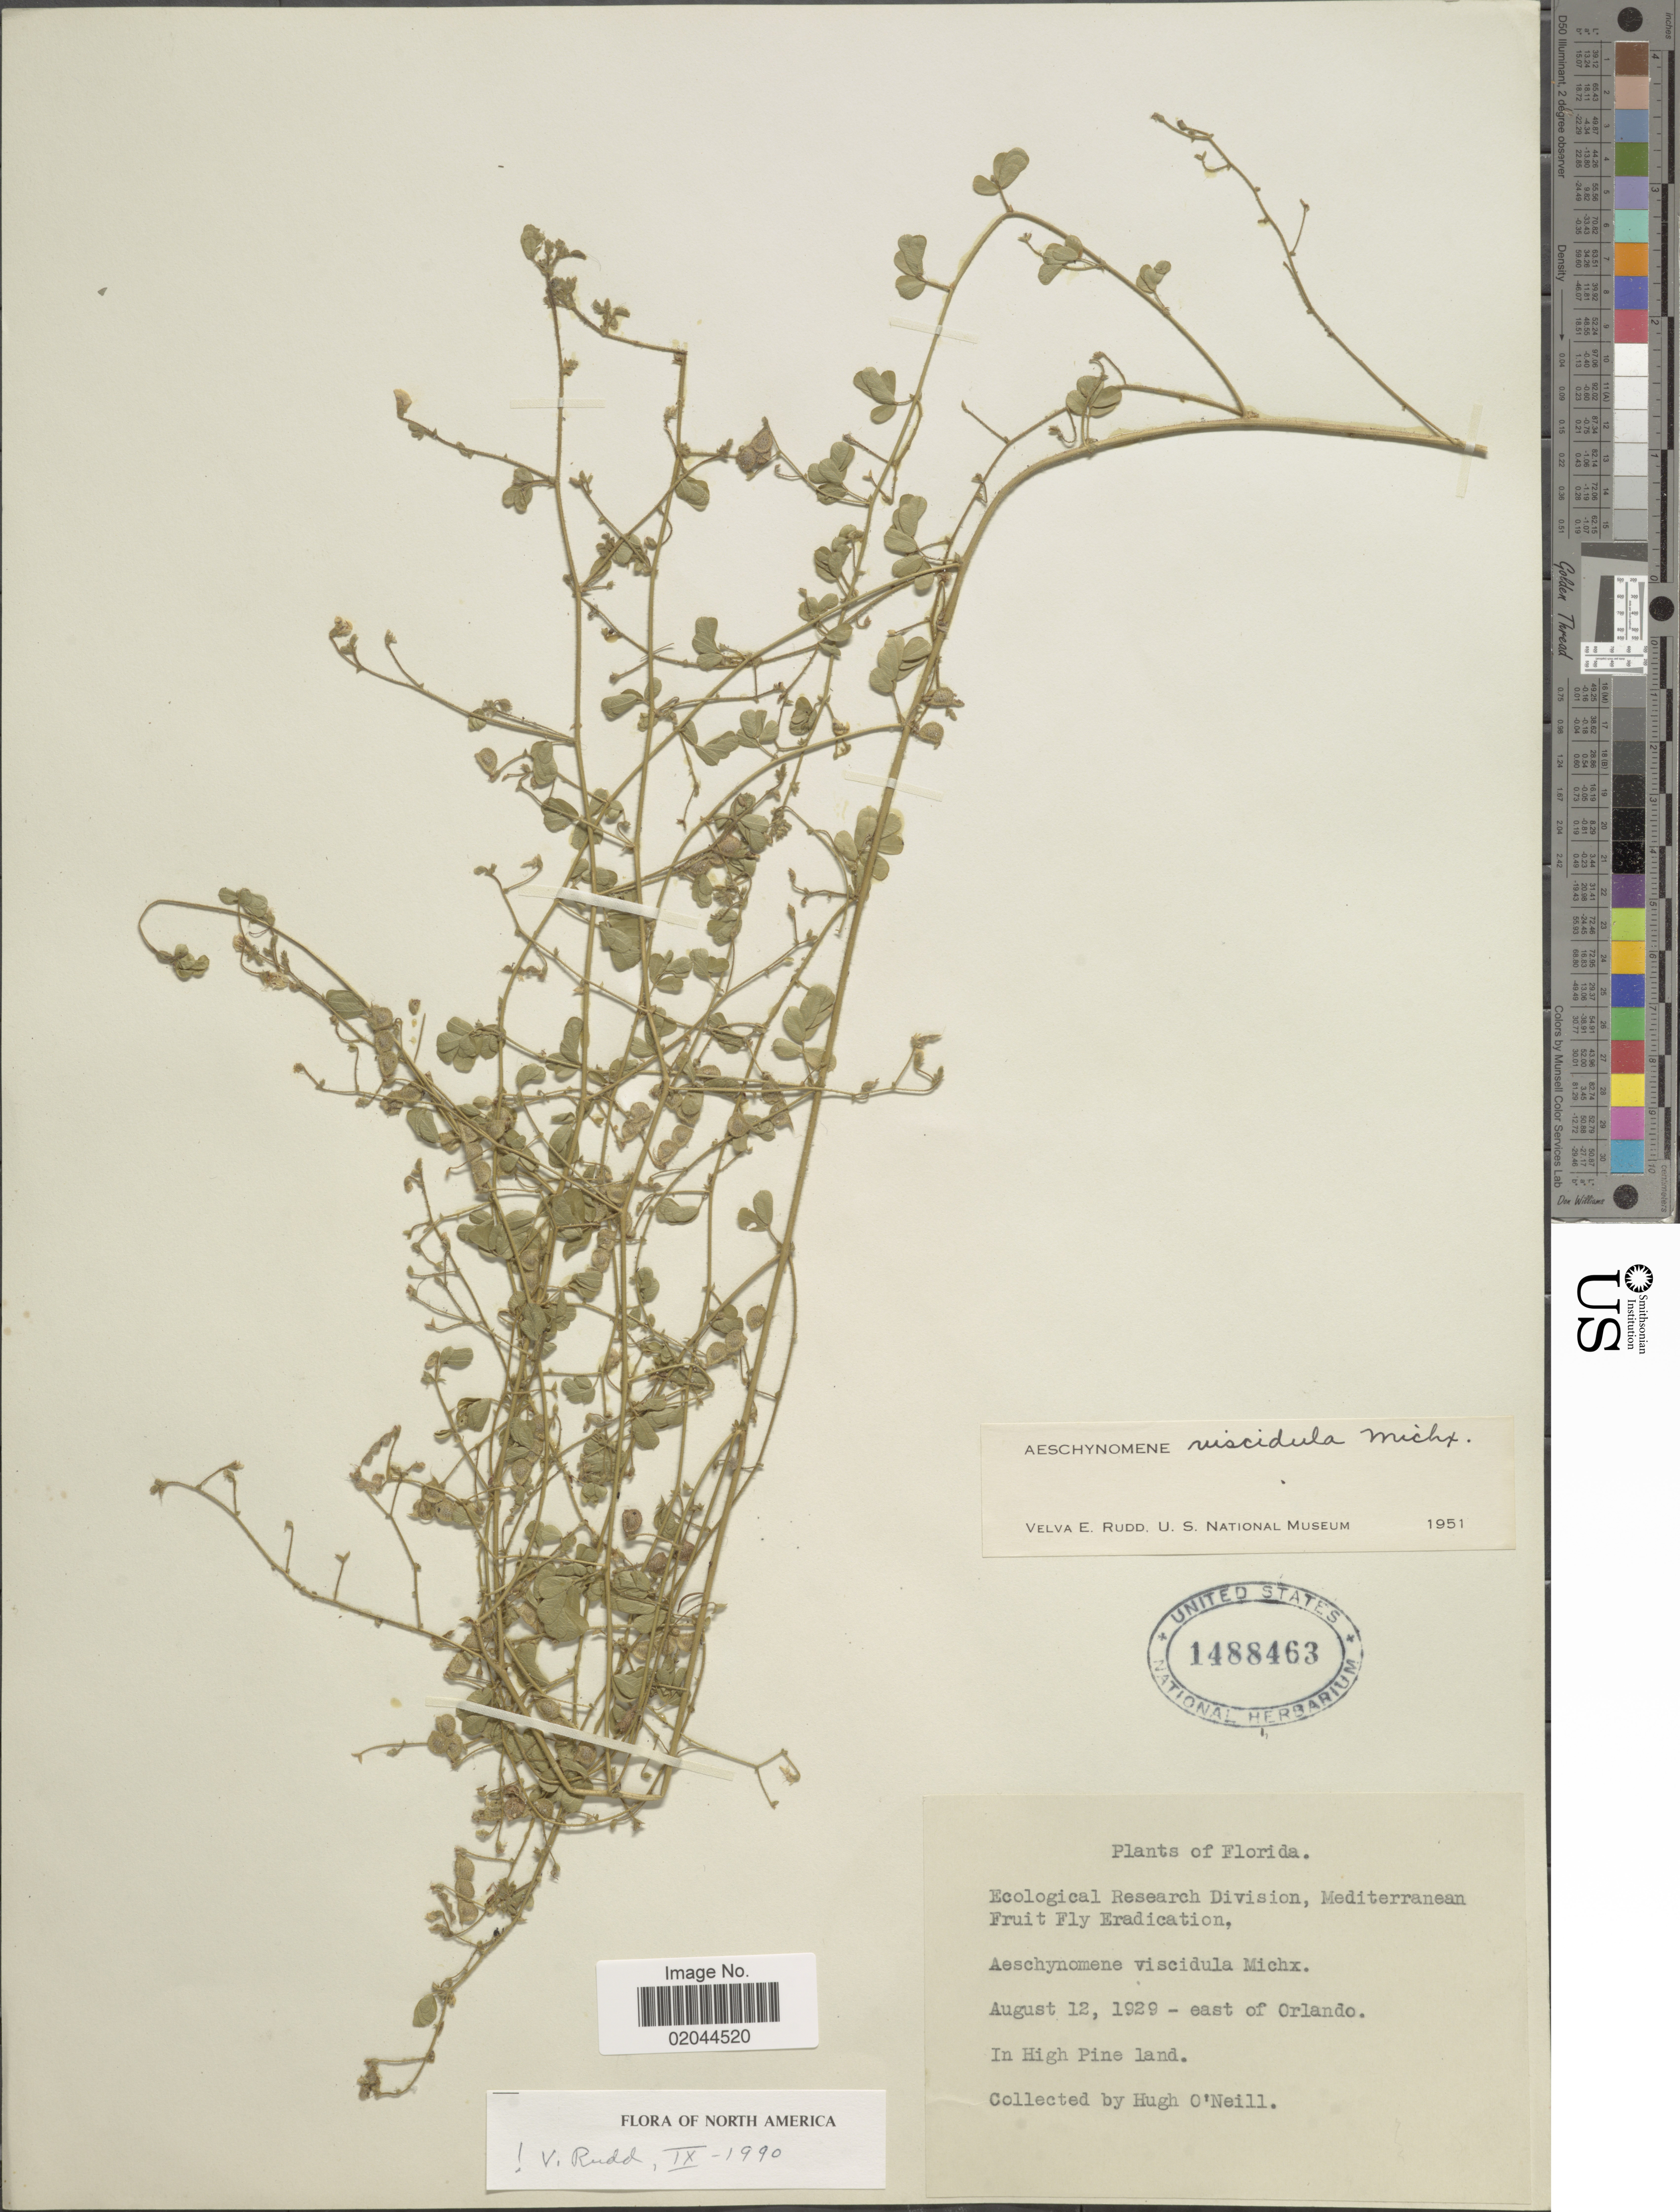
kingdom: Plantae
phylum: Tracheophyta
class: Magnoliopsida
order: Fabales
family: Fabaceae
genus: Aeschynomene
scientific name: Aeschynomene viscidula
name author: Michx.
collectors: H. O'Neill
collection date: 1929-08-12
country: United States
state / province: Florida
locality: East of Orlando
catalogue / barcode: US 1488463